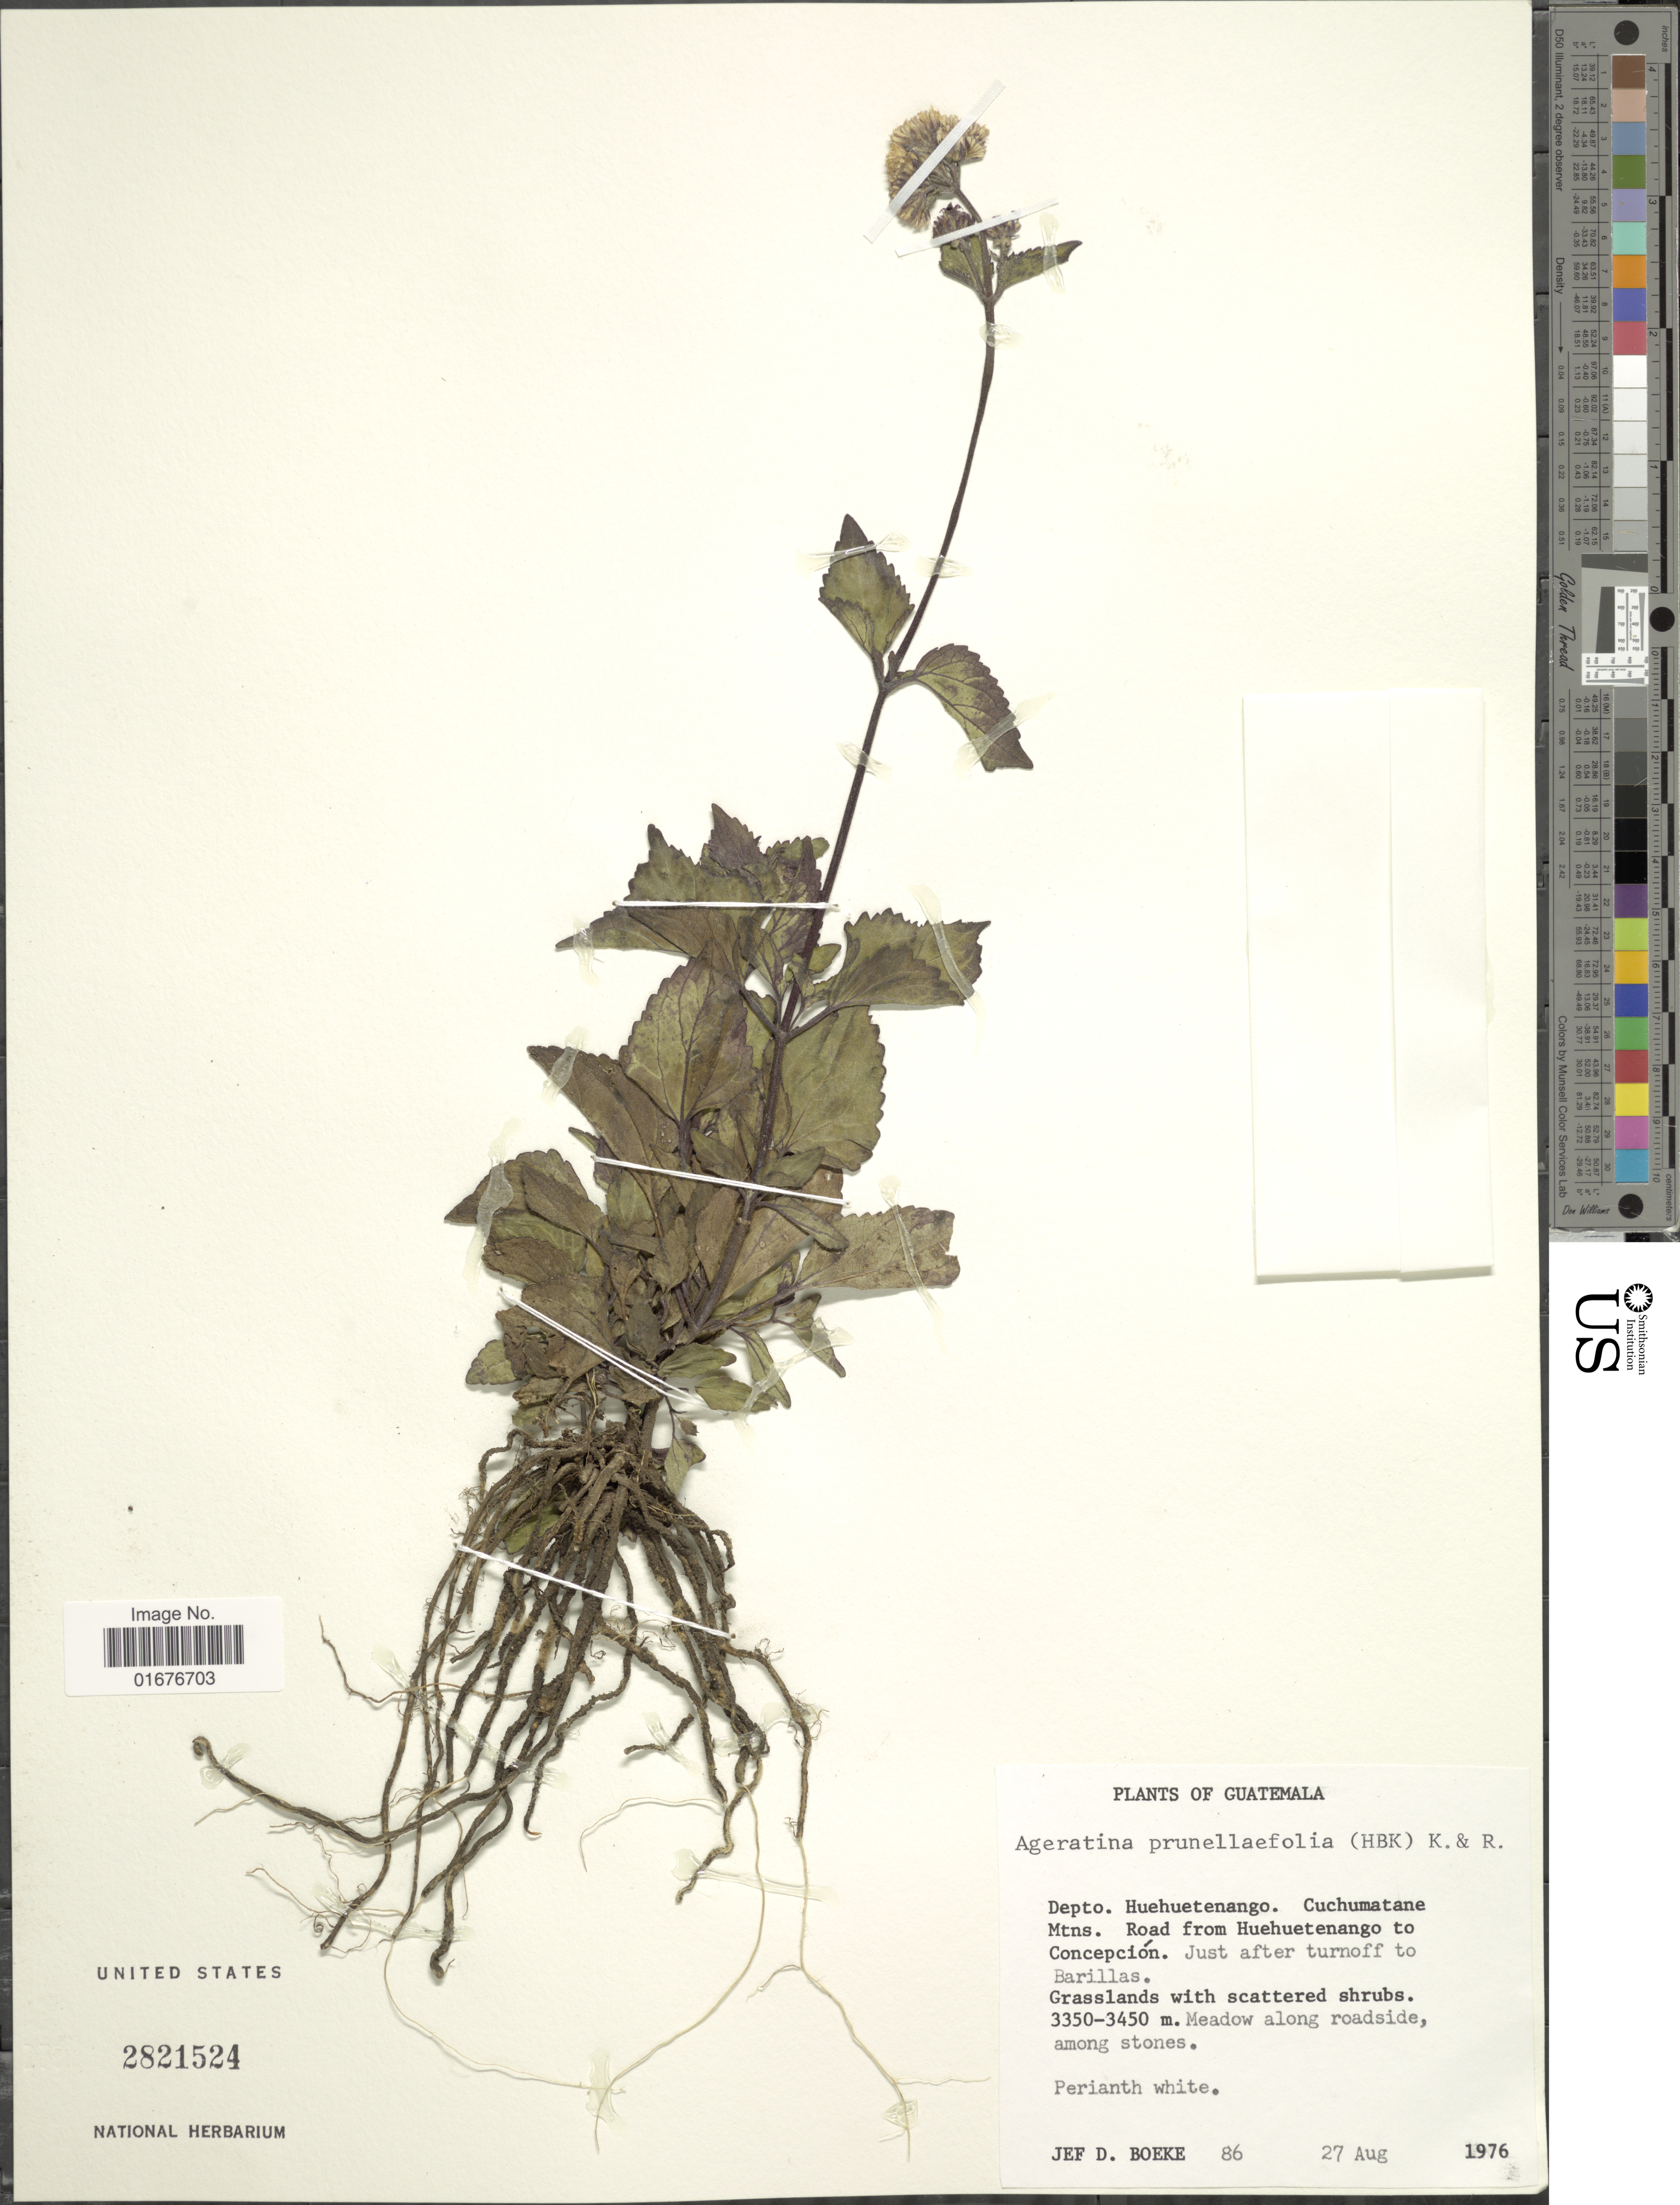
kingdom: Plantae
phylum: Tracheophyta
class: Magnoliopsida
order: Asterales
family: Asteraceae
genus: Ageratina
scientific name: Ageratina prunellaefolia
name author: (Kunth) R.M. King & H. Rob.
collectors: J. D. Boeke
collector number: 86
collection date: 1976-08-27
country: Guatemala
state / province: Huehuetenango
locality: Cuchumatane Mts. Road from Huehuetenango to Concepción, just after turnoff to Barillas, Grasslands with scattered shrubs, meadow along roadside, among stones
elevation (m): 3350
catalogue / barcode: US 2821524